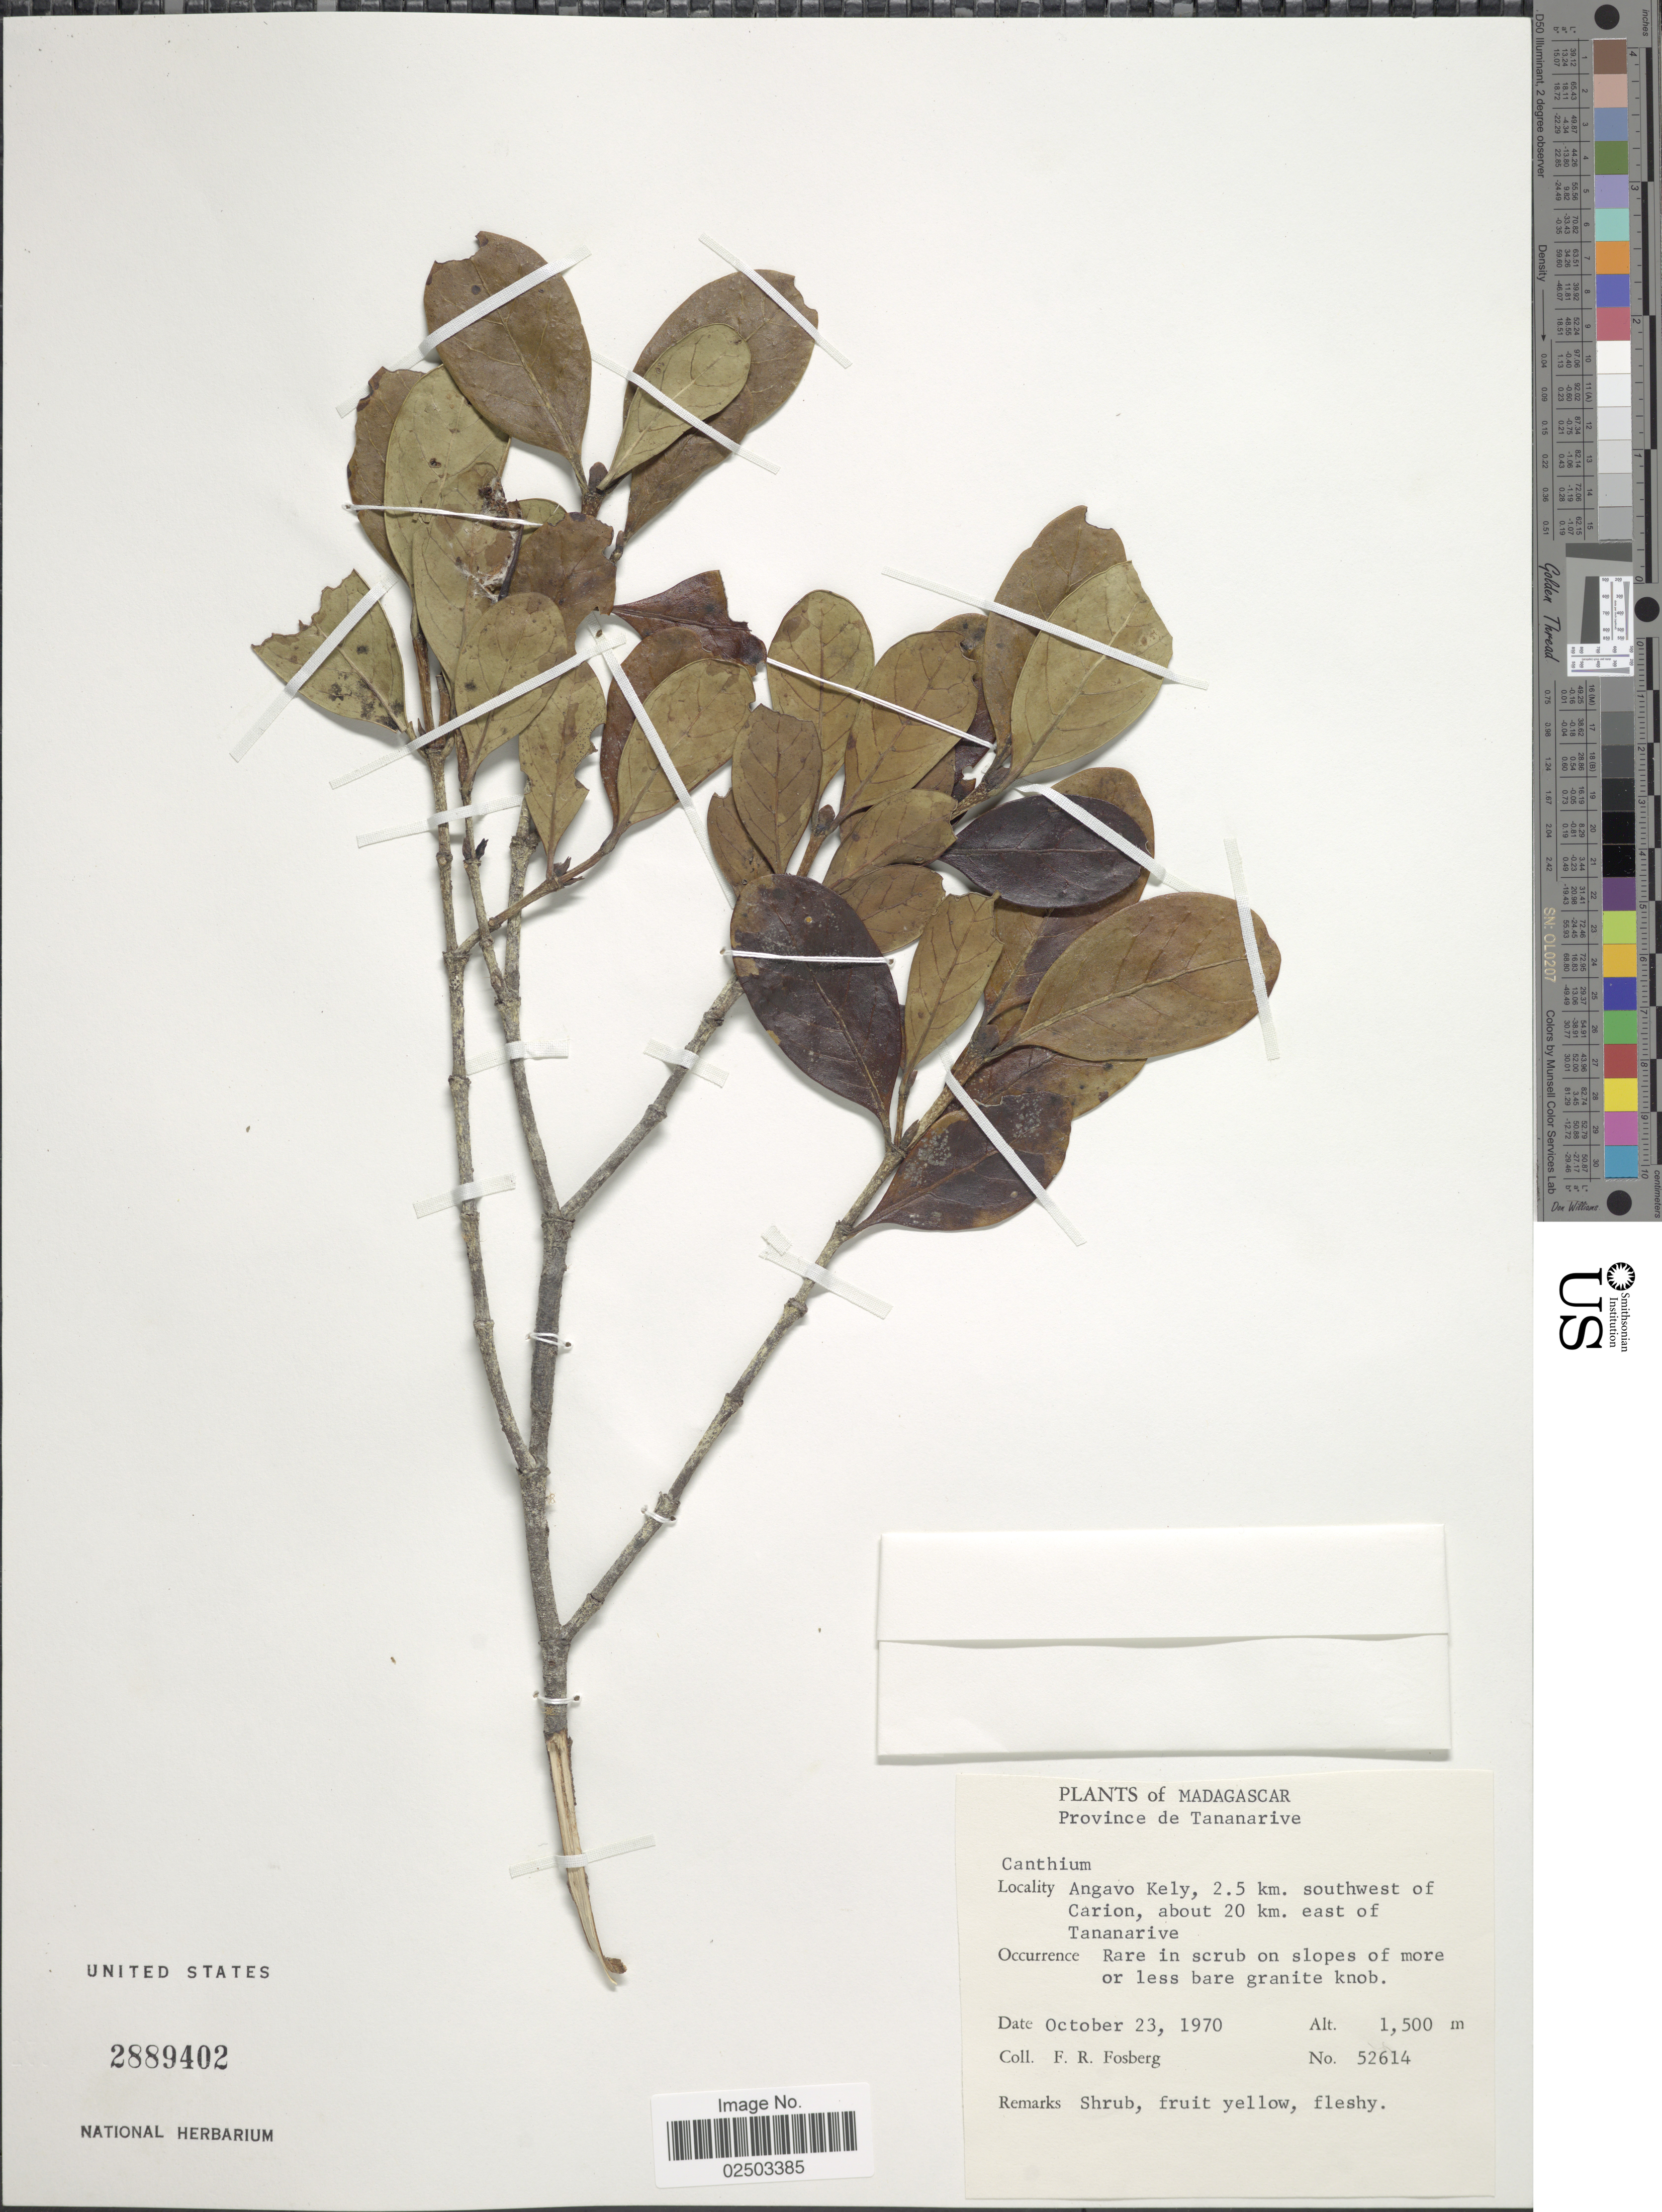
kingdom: Plantae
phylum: Tracheophyta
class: Magnoliopsida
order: Gentianales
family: Rubiaceae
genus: Bridsonia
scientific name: Bridsonia chamaedendrum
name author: (Kuntze) Verstraete & A.E. van Wyk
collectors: F. R. Fosberg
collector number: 52614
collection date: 1970-10-23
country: Madagascar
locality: Province de Tananarive, Angavo Kely, 2.5 km. southwest of Carion, about 20 km. east of Tananarive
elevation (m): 1500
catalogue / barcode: US 2889402